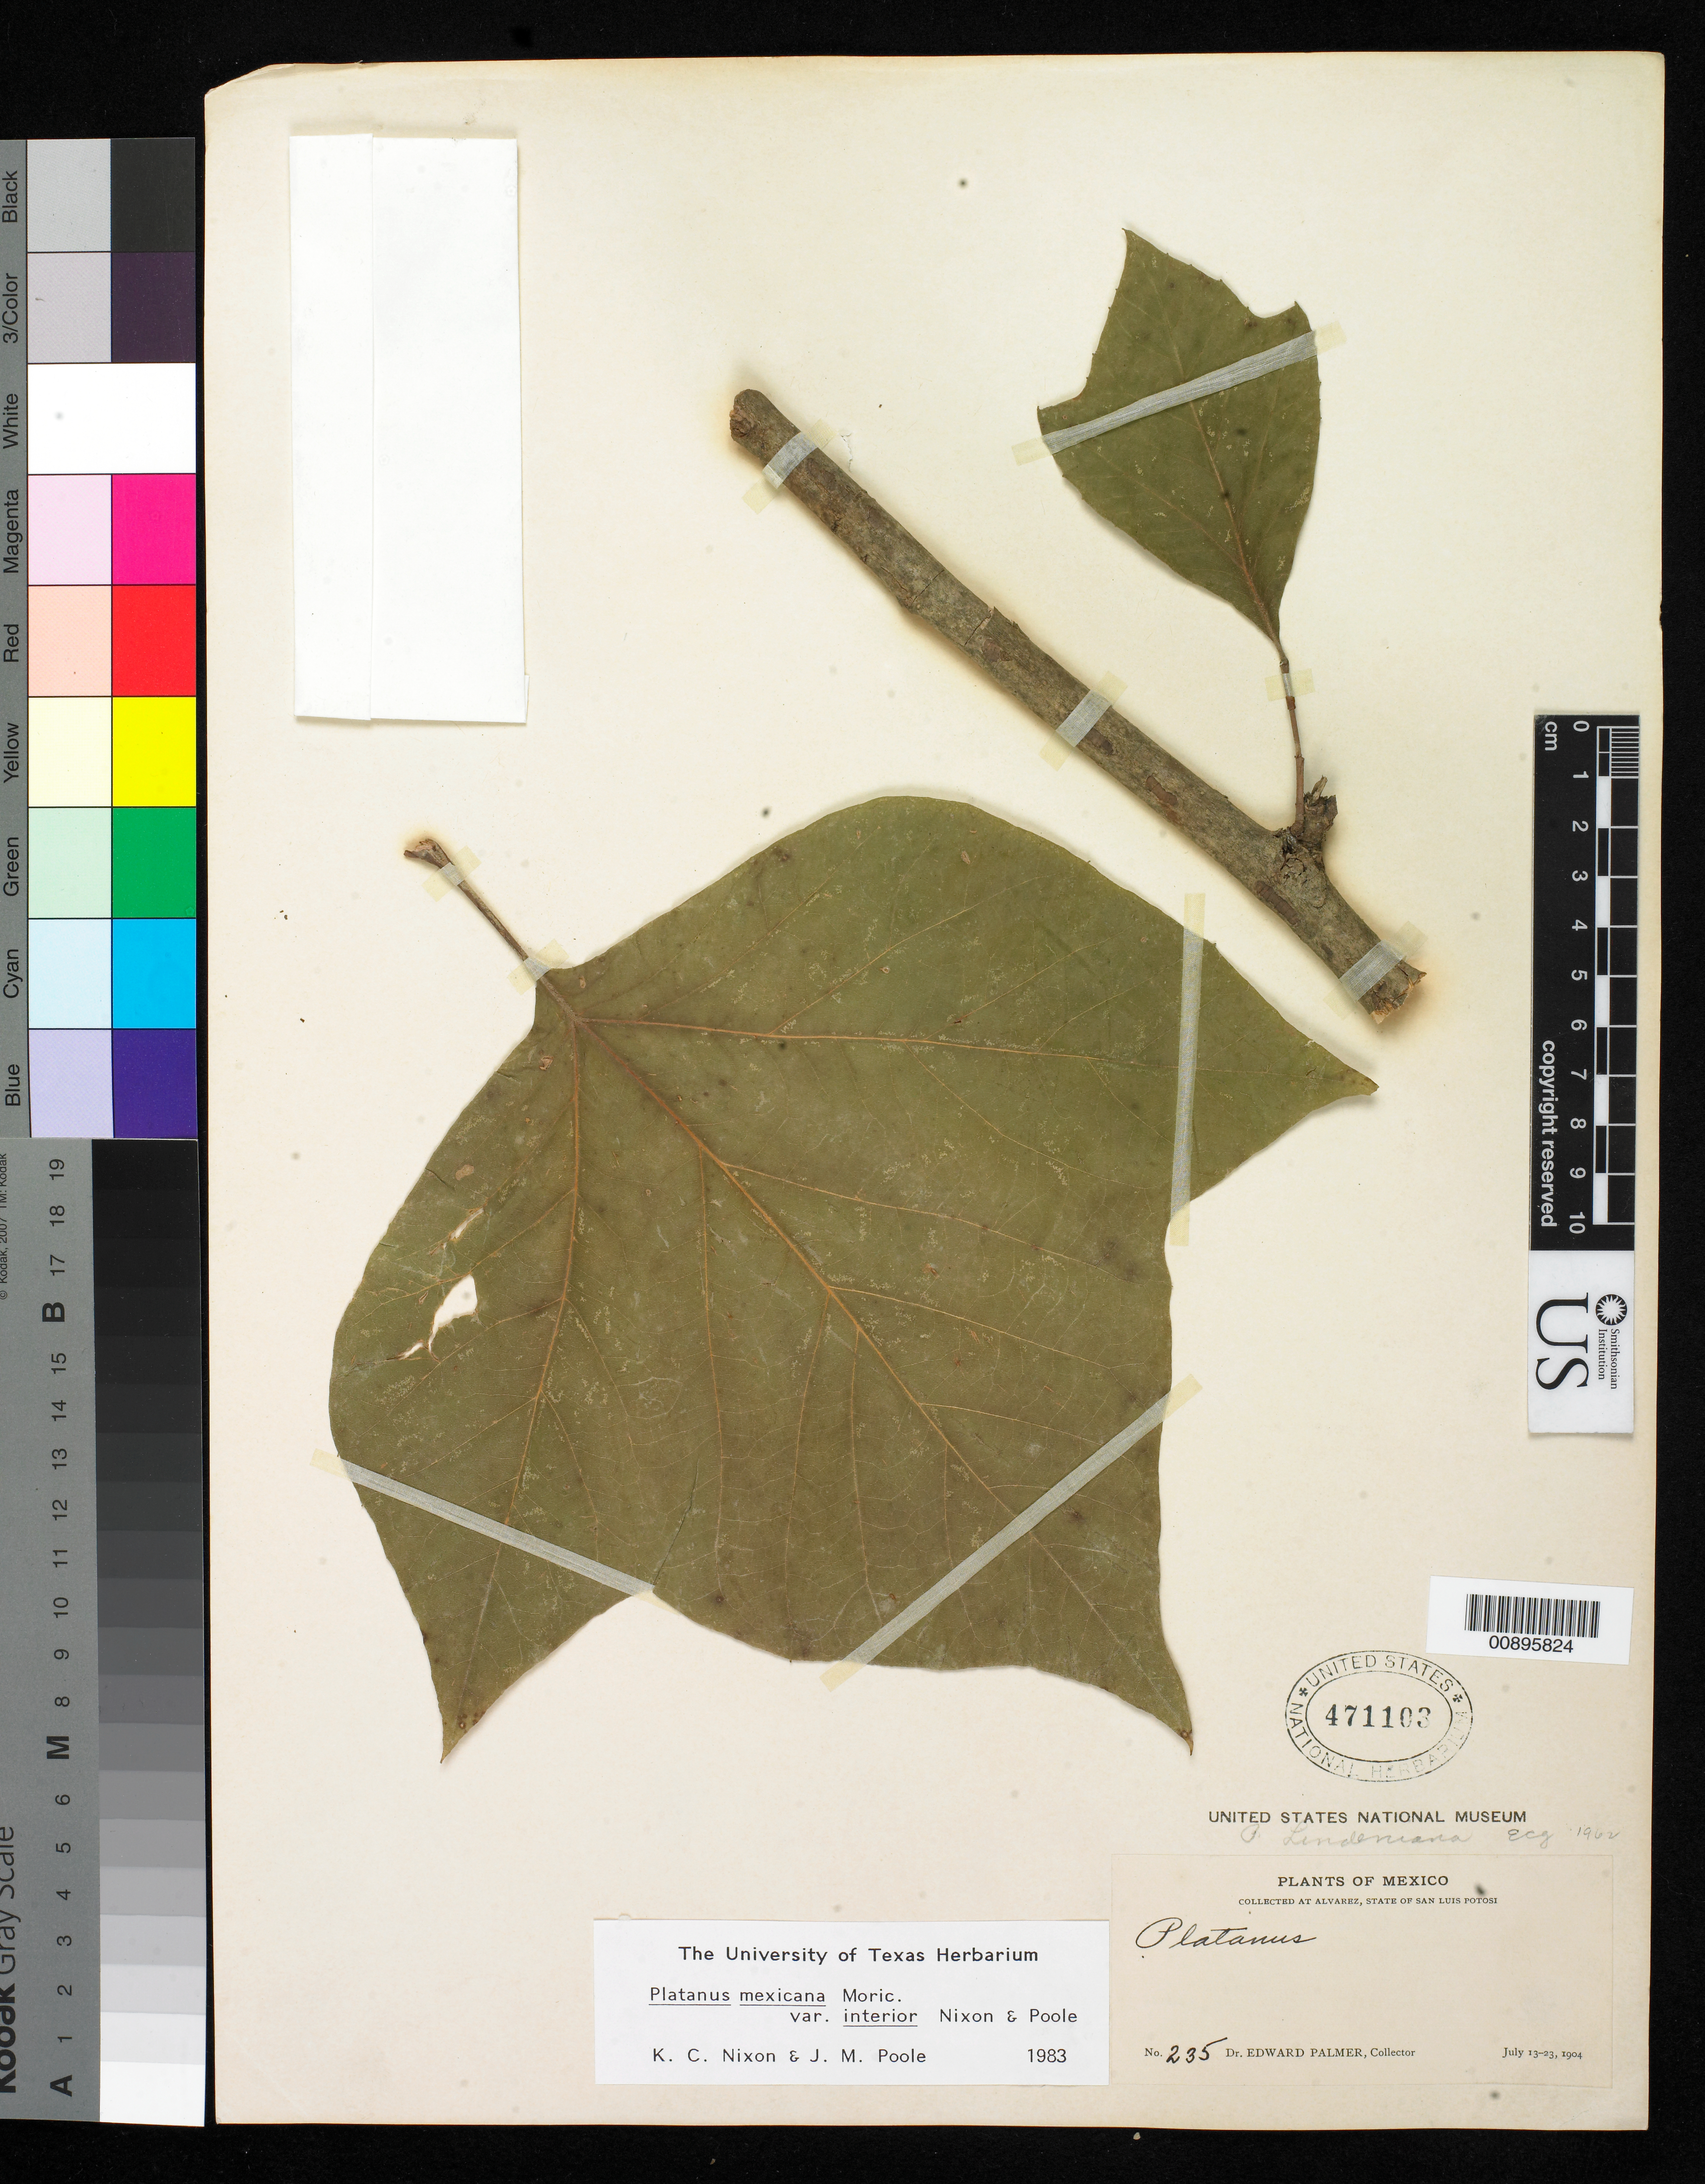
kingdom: Plantae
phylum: Tracheophyta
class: Magnoliopsida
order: Proteales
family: Platanaceae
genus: Platanus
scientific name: Platanus mexicana var. interior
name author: Moric.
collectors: E. Palmer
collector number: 235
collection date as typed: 13 Jul 1904 to 23 Jul 1904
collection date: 1904-07-13/1904-07-23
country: Mexico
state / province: San Luis Potosí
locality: Alvarez, San Luis Potosí.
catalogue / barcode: US 471103